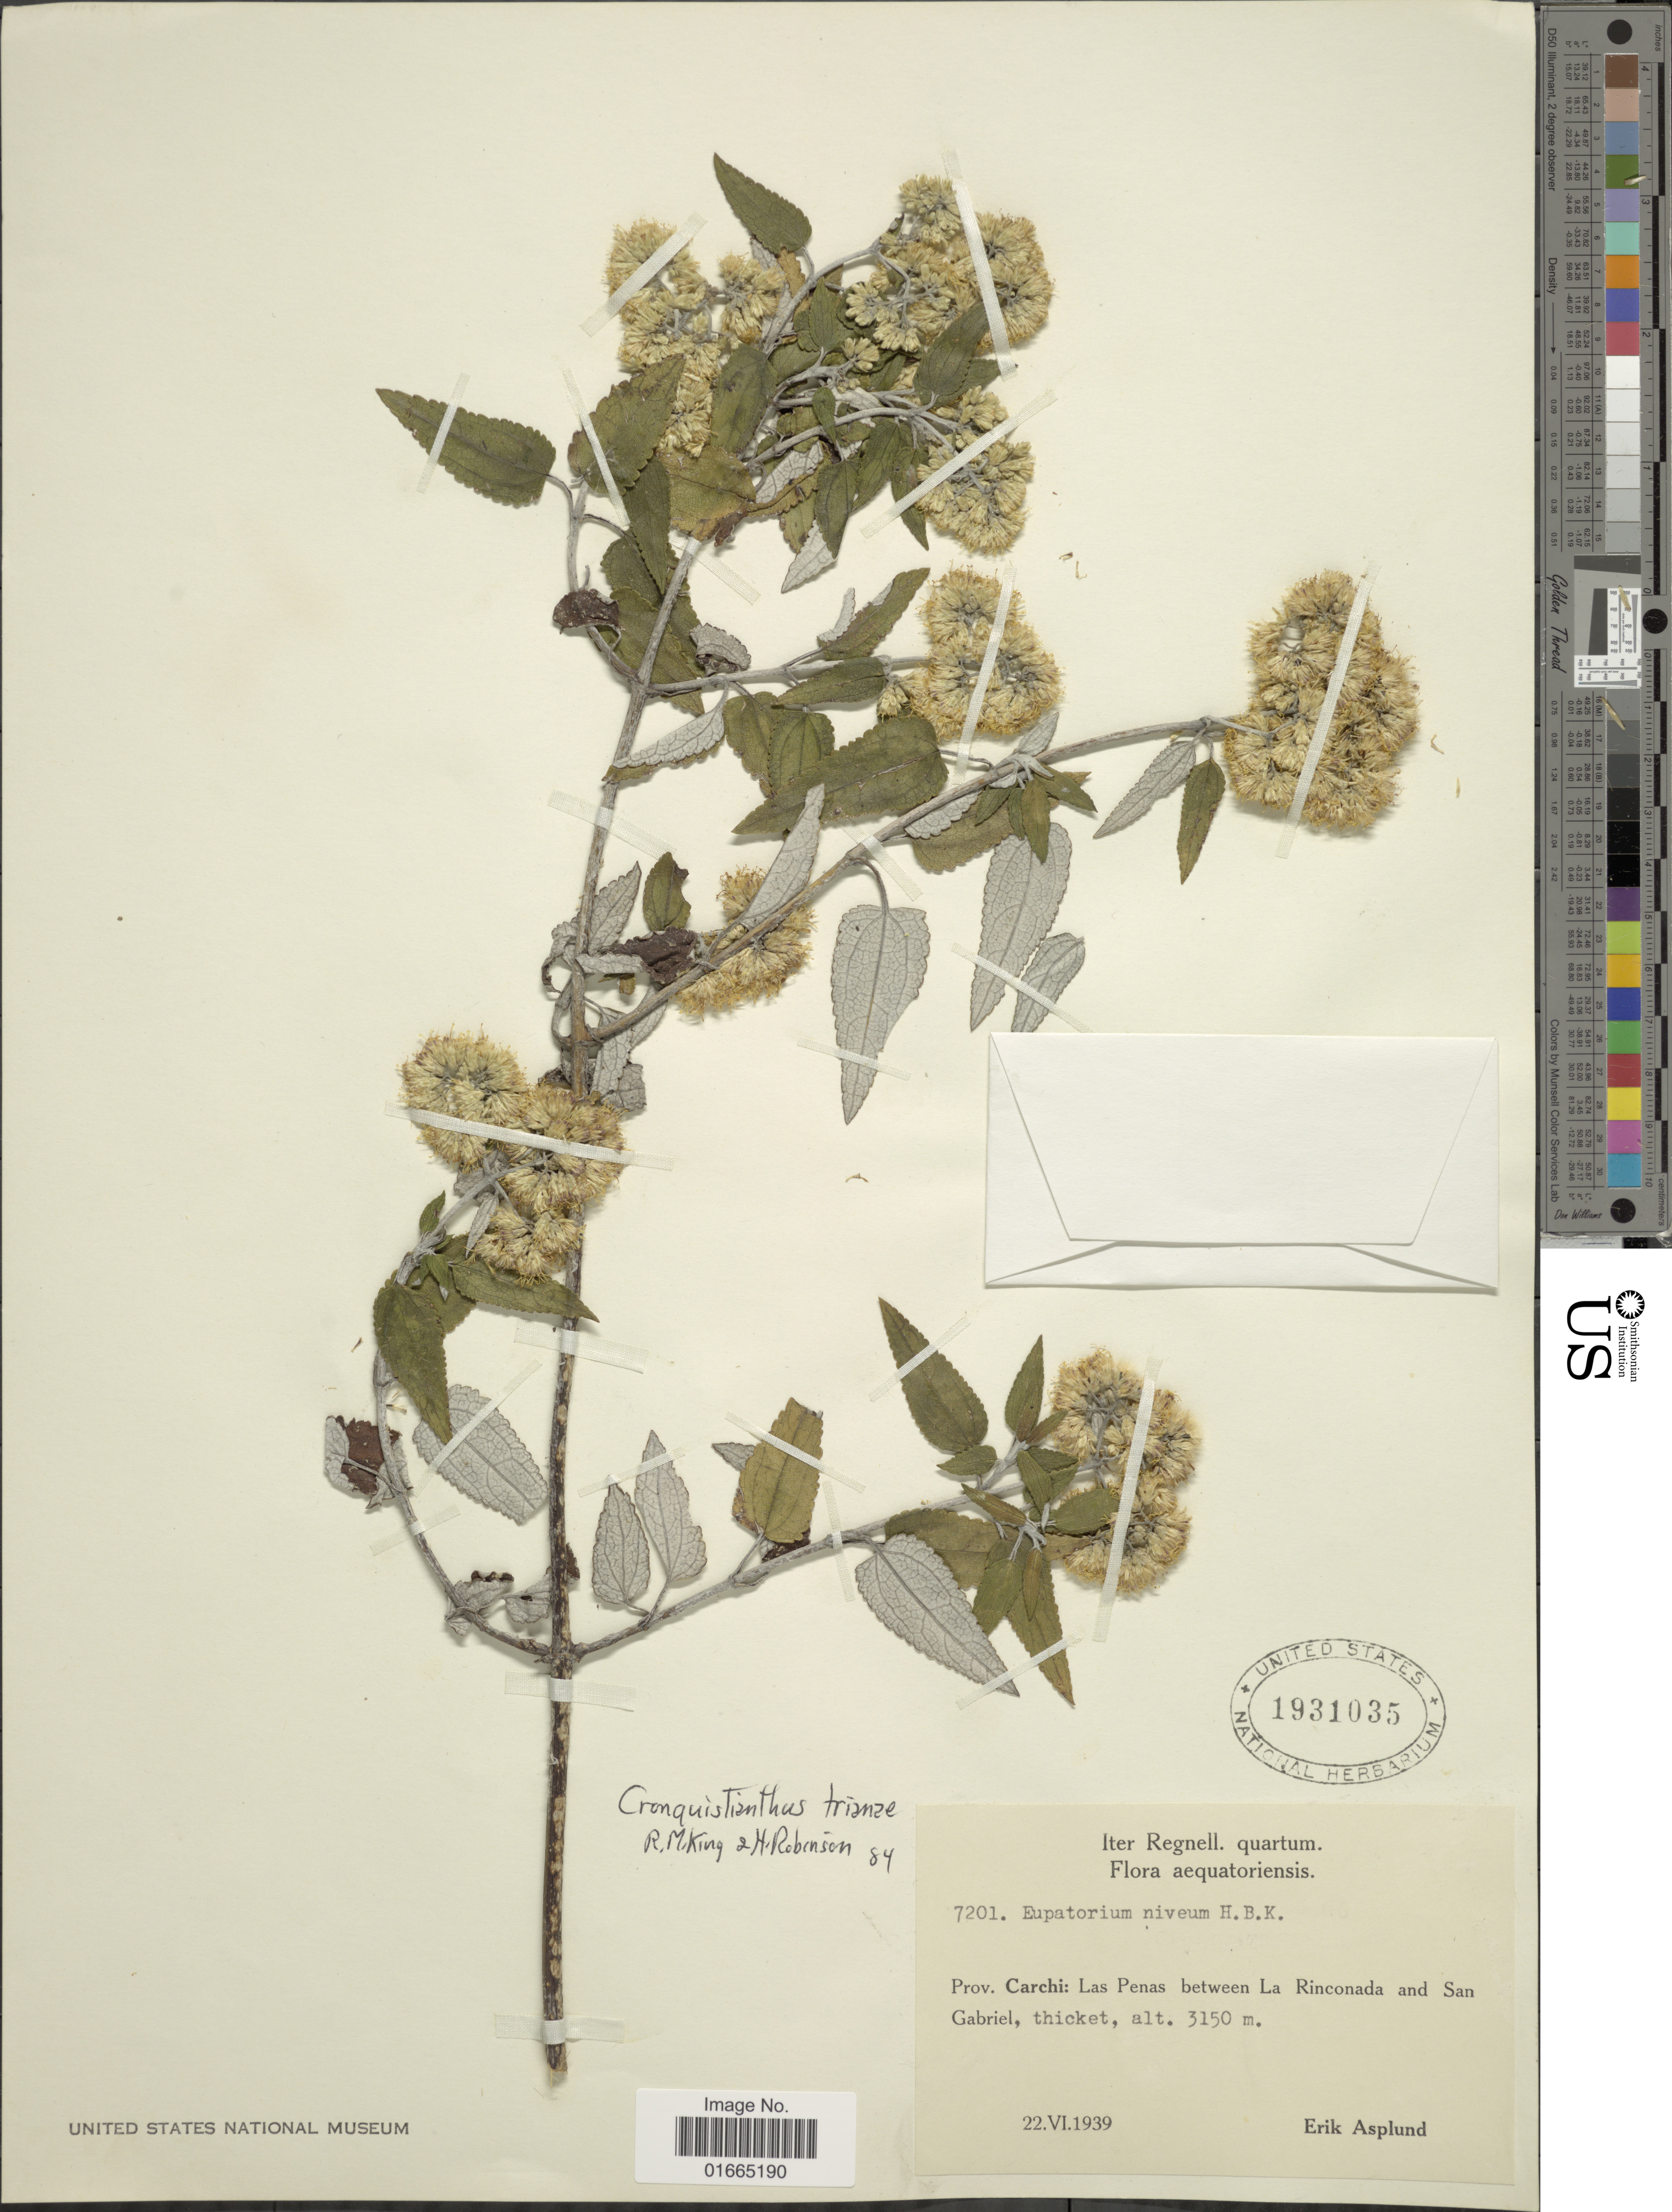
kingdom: Plantae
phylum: Tracheophyta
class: Magnoliopsida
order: Asterales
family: Asteraceae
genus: Cronquistianthus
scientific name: Cronquistianthus trianae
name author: R.M. King & H. Rob.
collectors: E. Asplund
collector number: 7201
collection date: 1939-06-22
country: Ecuador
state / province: Carchi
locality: Prov. Carchi: Las Penas between La Rinconada and San Gabriel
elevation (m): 3150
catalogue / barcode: US 1931035